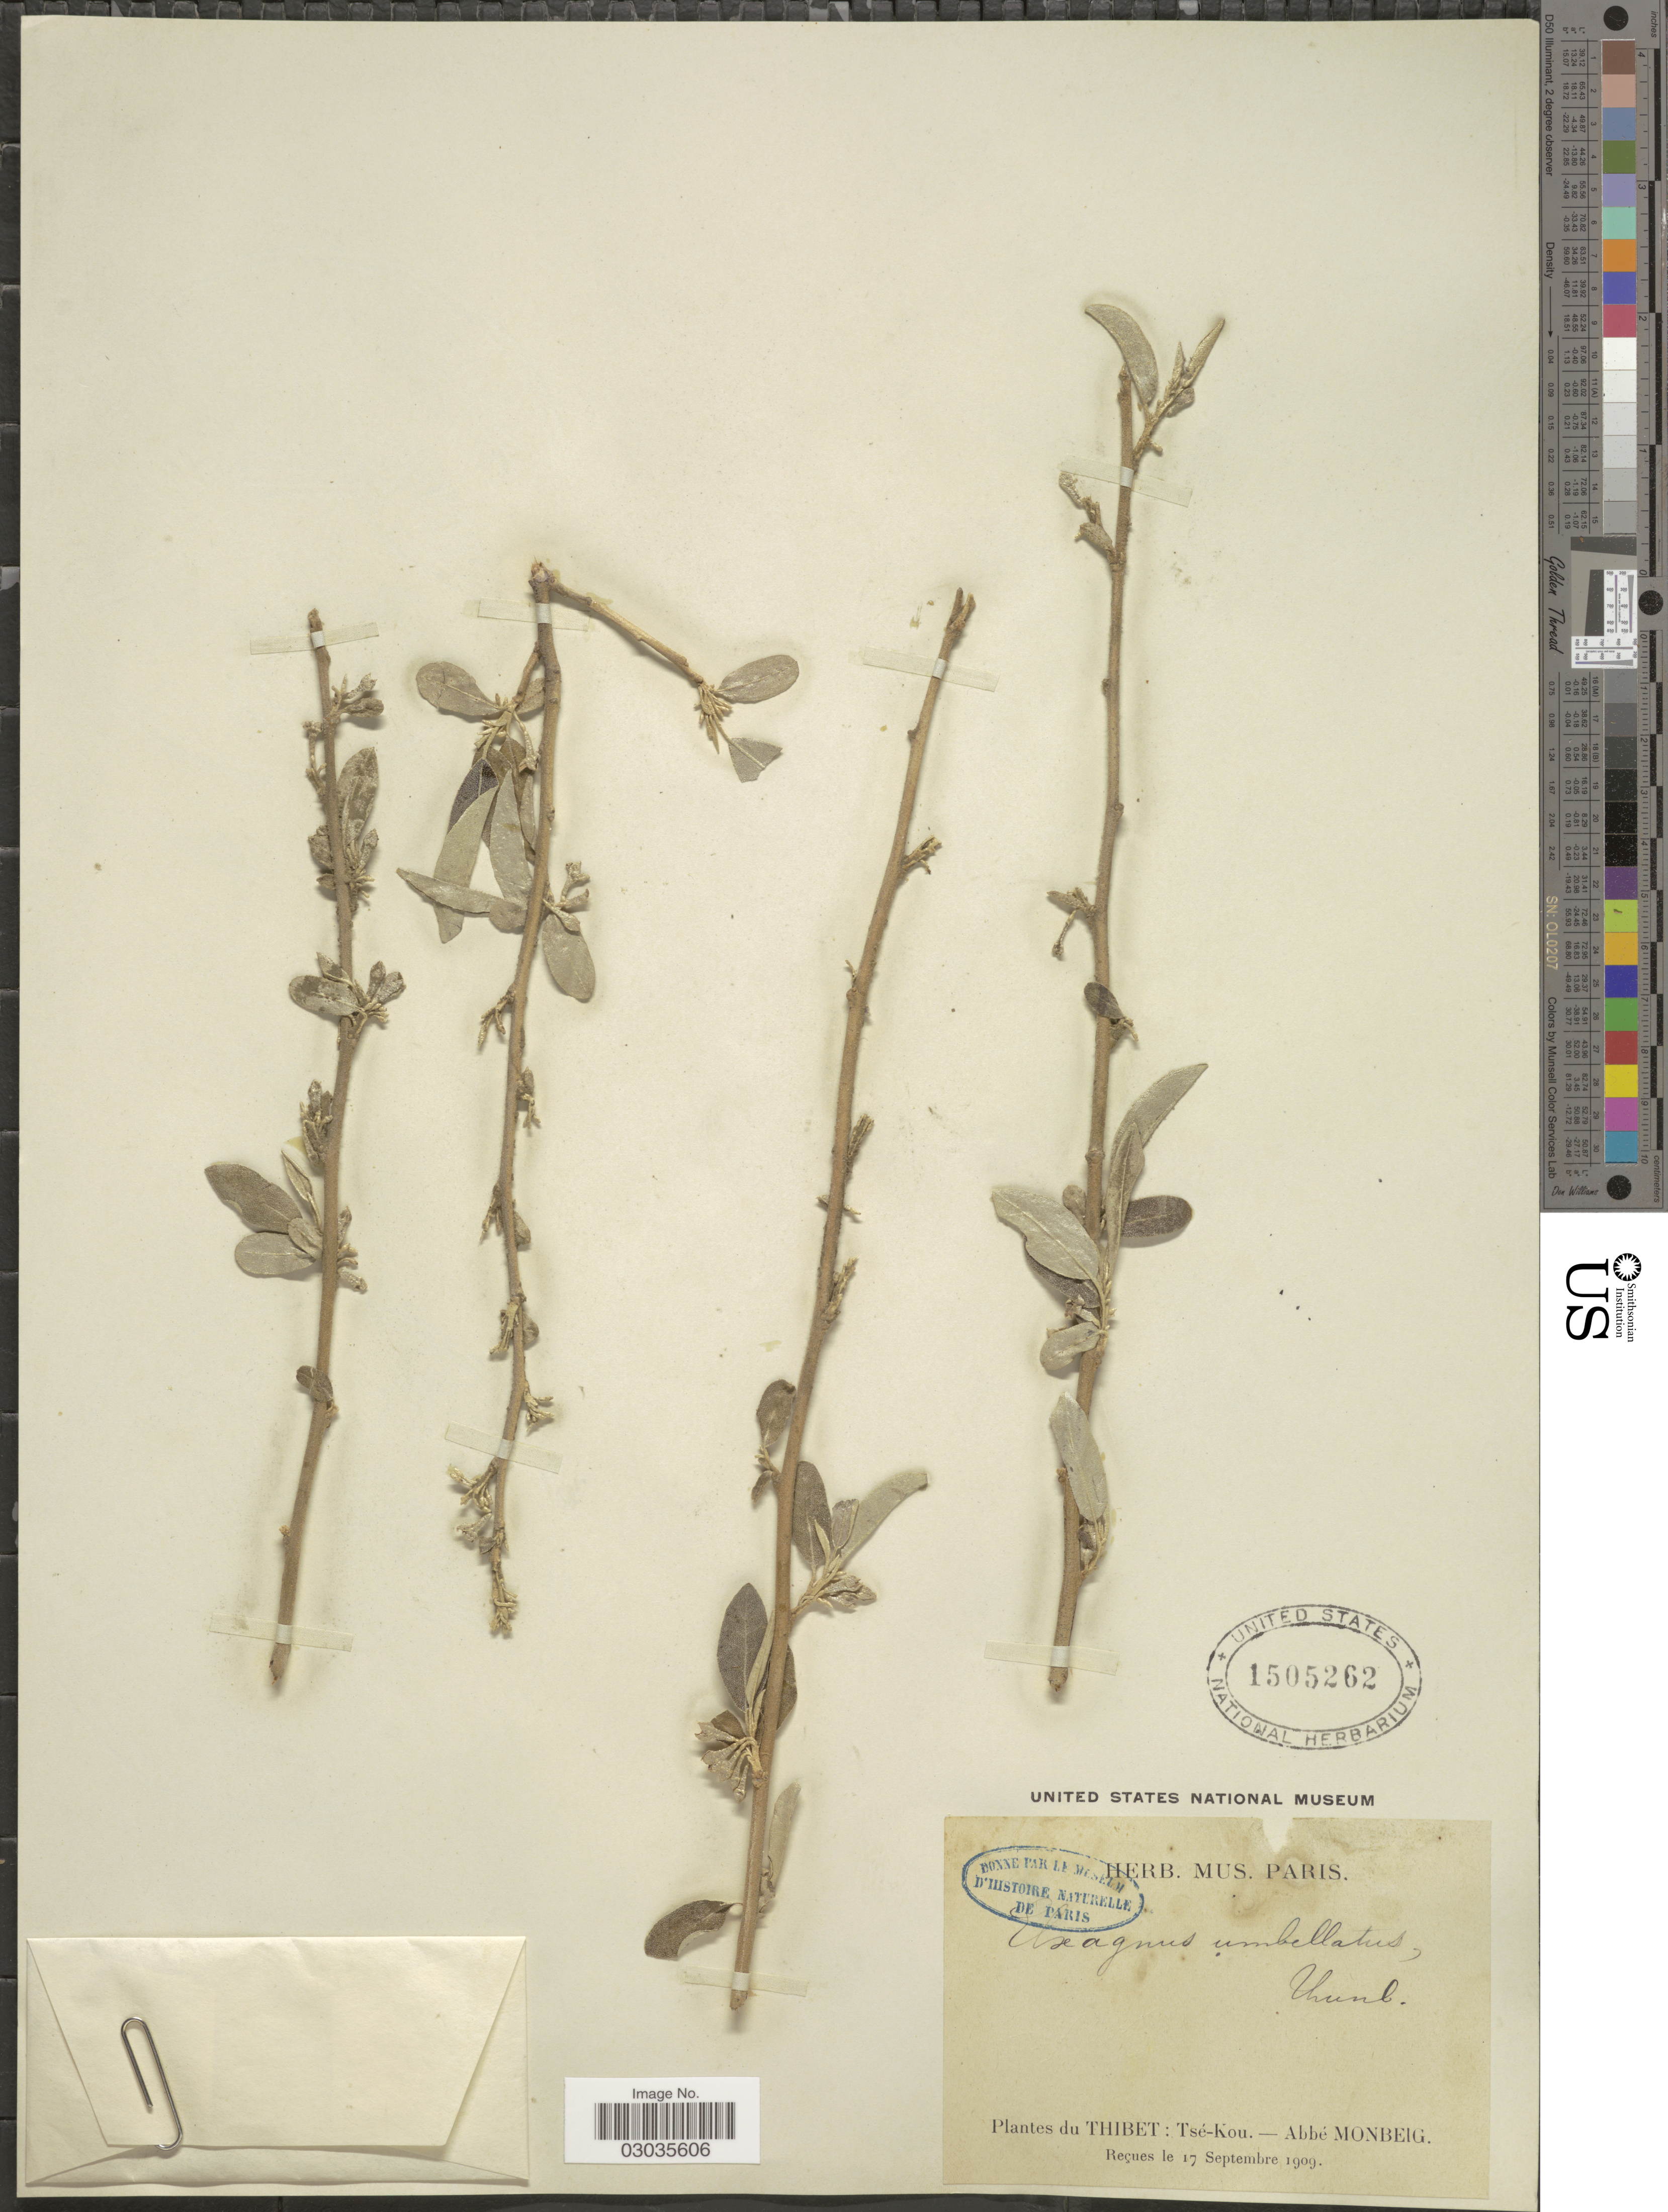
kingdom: Plantae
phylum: Tracheophyta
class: Magnoliopsida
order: Rosales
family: Elaeagnaceae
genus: Elaeagnus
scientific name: Elaeagnus umbellata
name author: Thunb.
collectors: P. Monbeig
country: China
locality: Thibet: Tsé-Kou.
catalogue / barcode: US 1505262